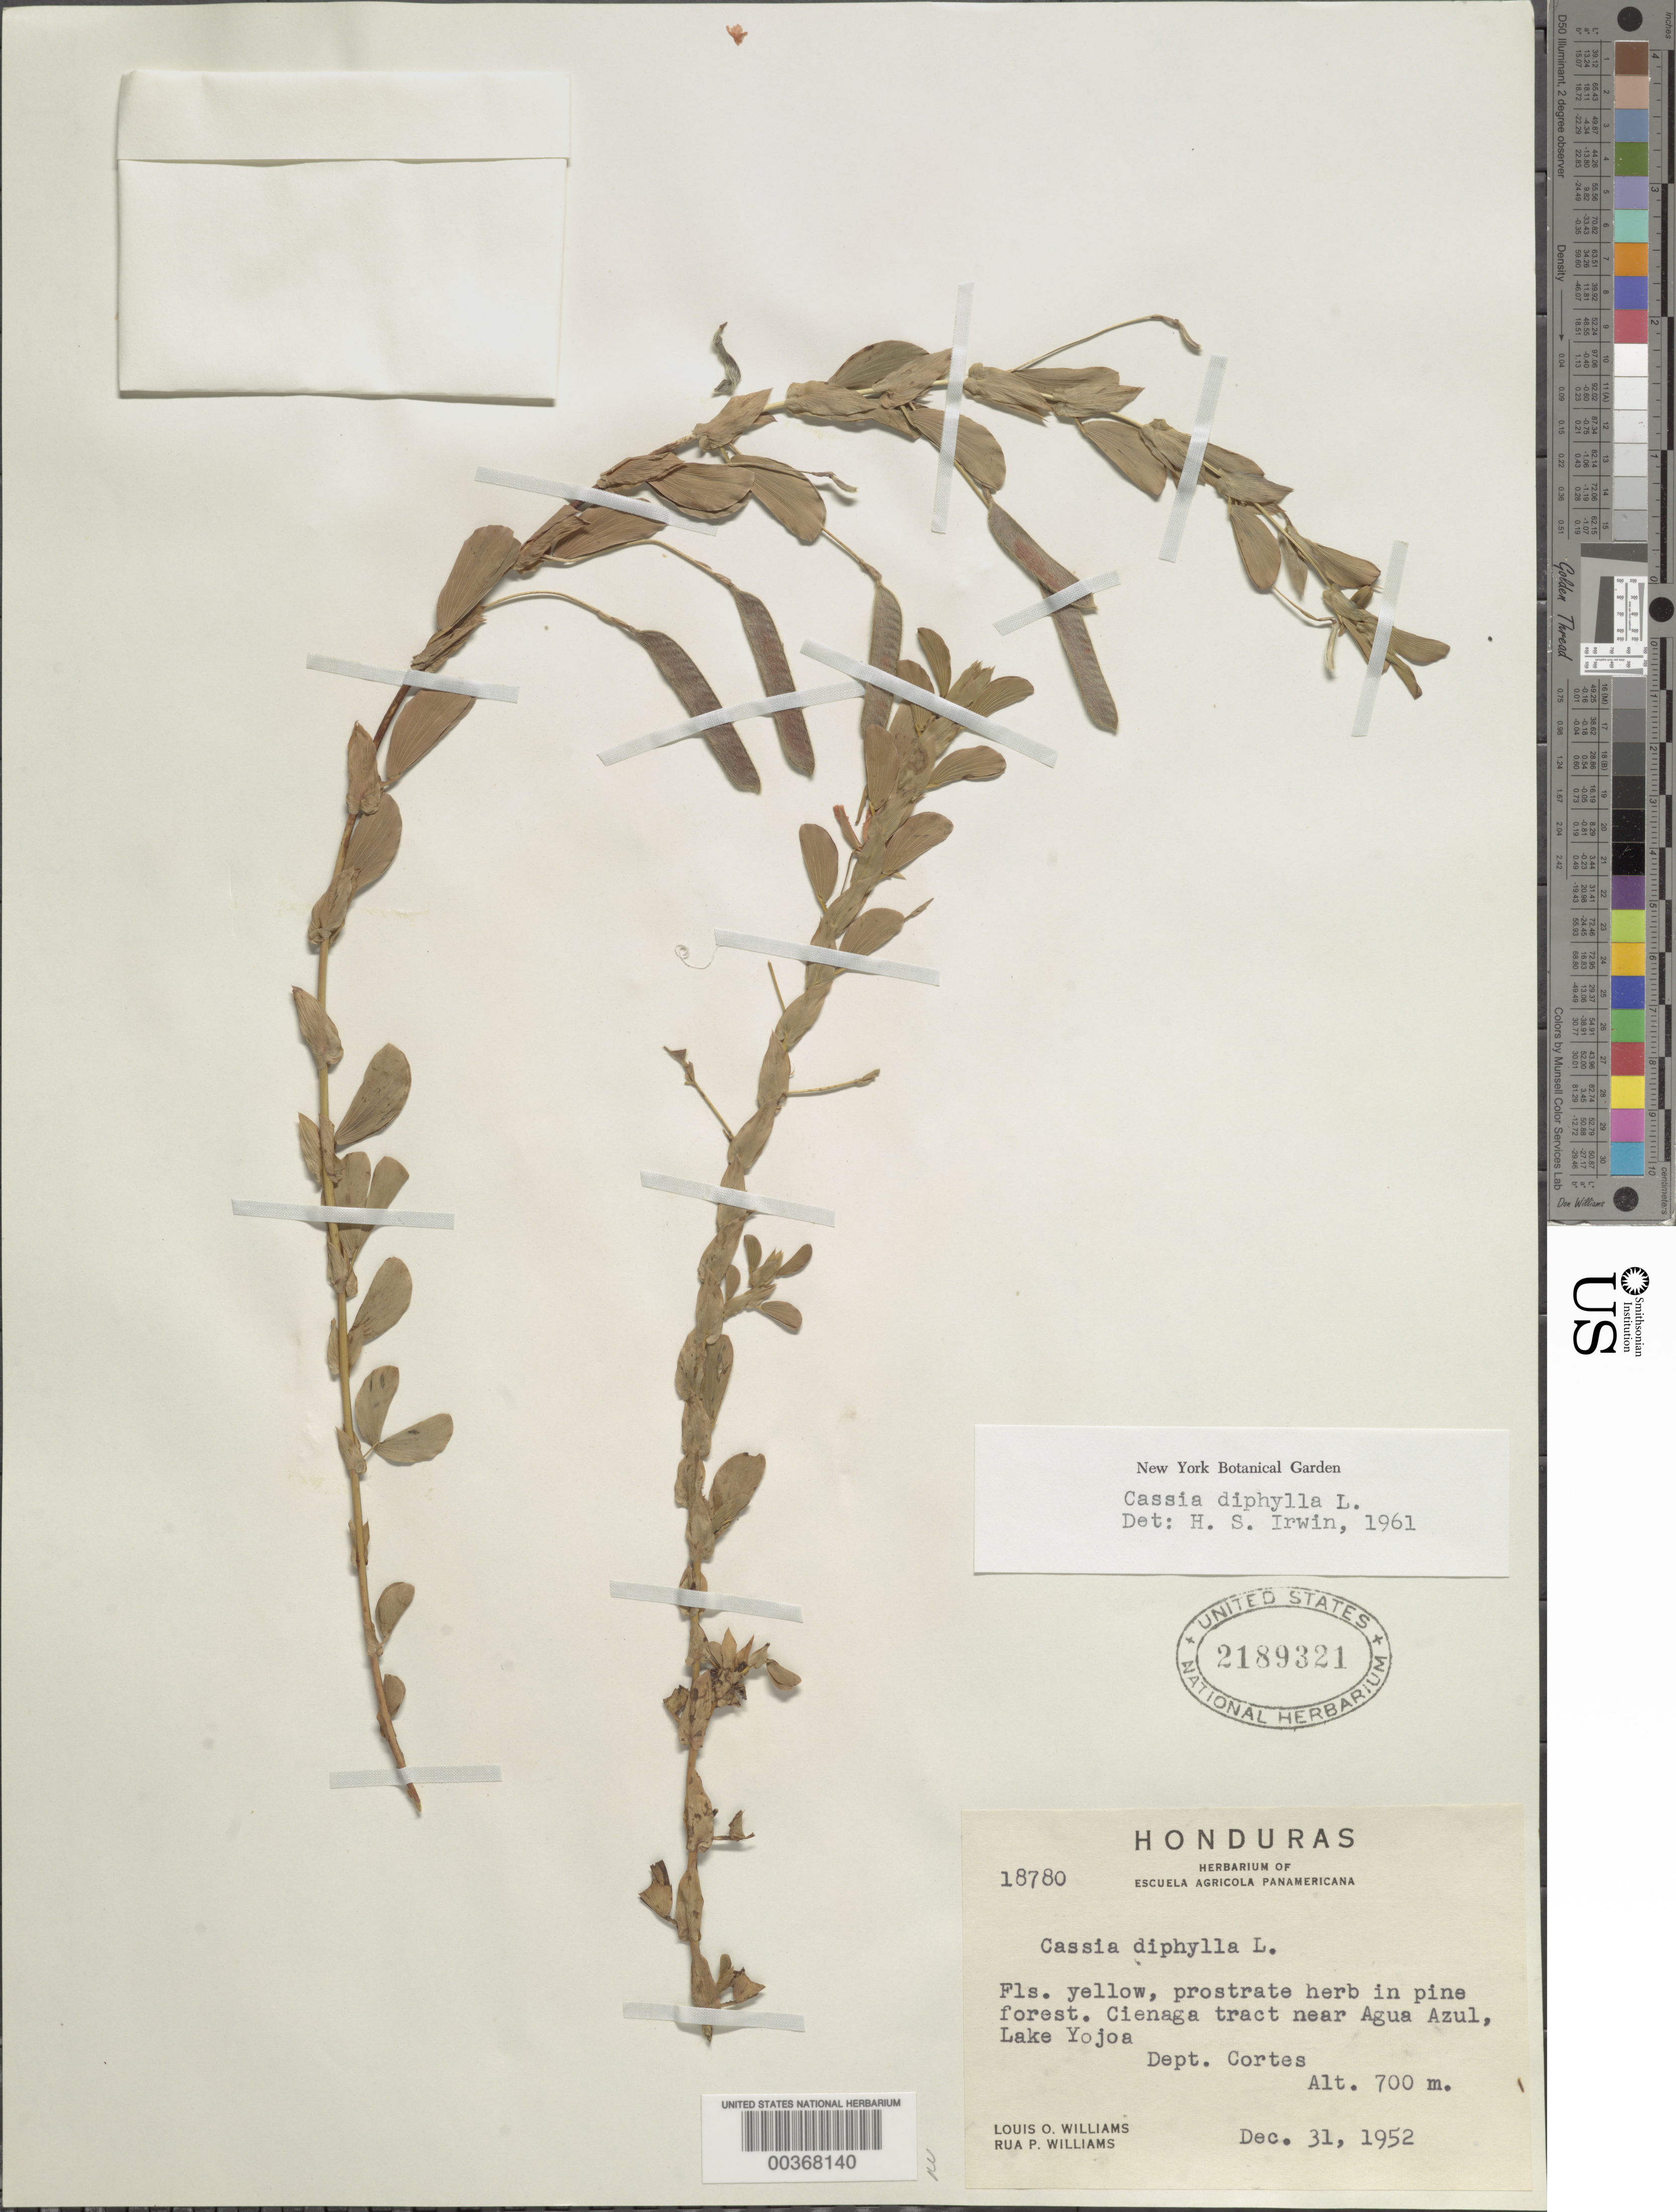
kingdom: Plantae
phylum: Tracheophyta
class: Magnoliopsida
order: Fabales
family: Fabaceae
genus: Chamaecrista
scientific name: Chamaecrista diphylla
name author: (L.) Greene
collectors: L. O. Williams & T. P. Williams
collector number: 18780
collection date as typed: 31 Dec 1952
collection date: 1952-12-31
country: Honduras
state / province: Cortés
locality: Near Agua Azul, Lake Yojoa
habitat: Cienaga tract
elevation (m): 700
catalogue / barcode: US 2189321